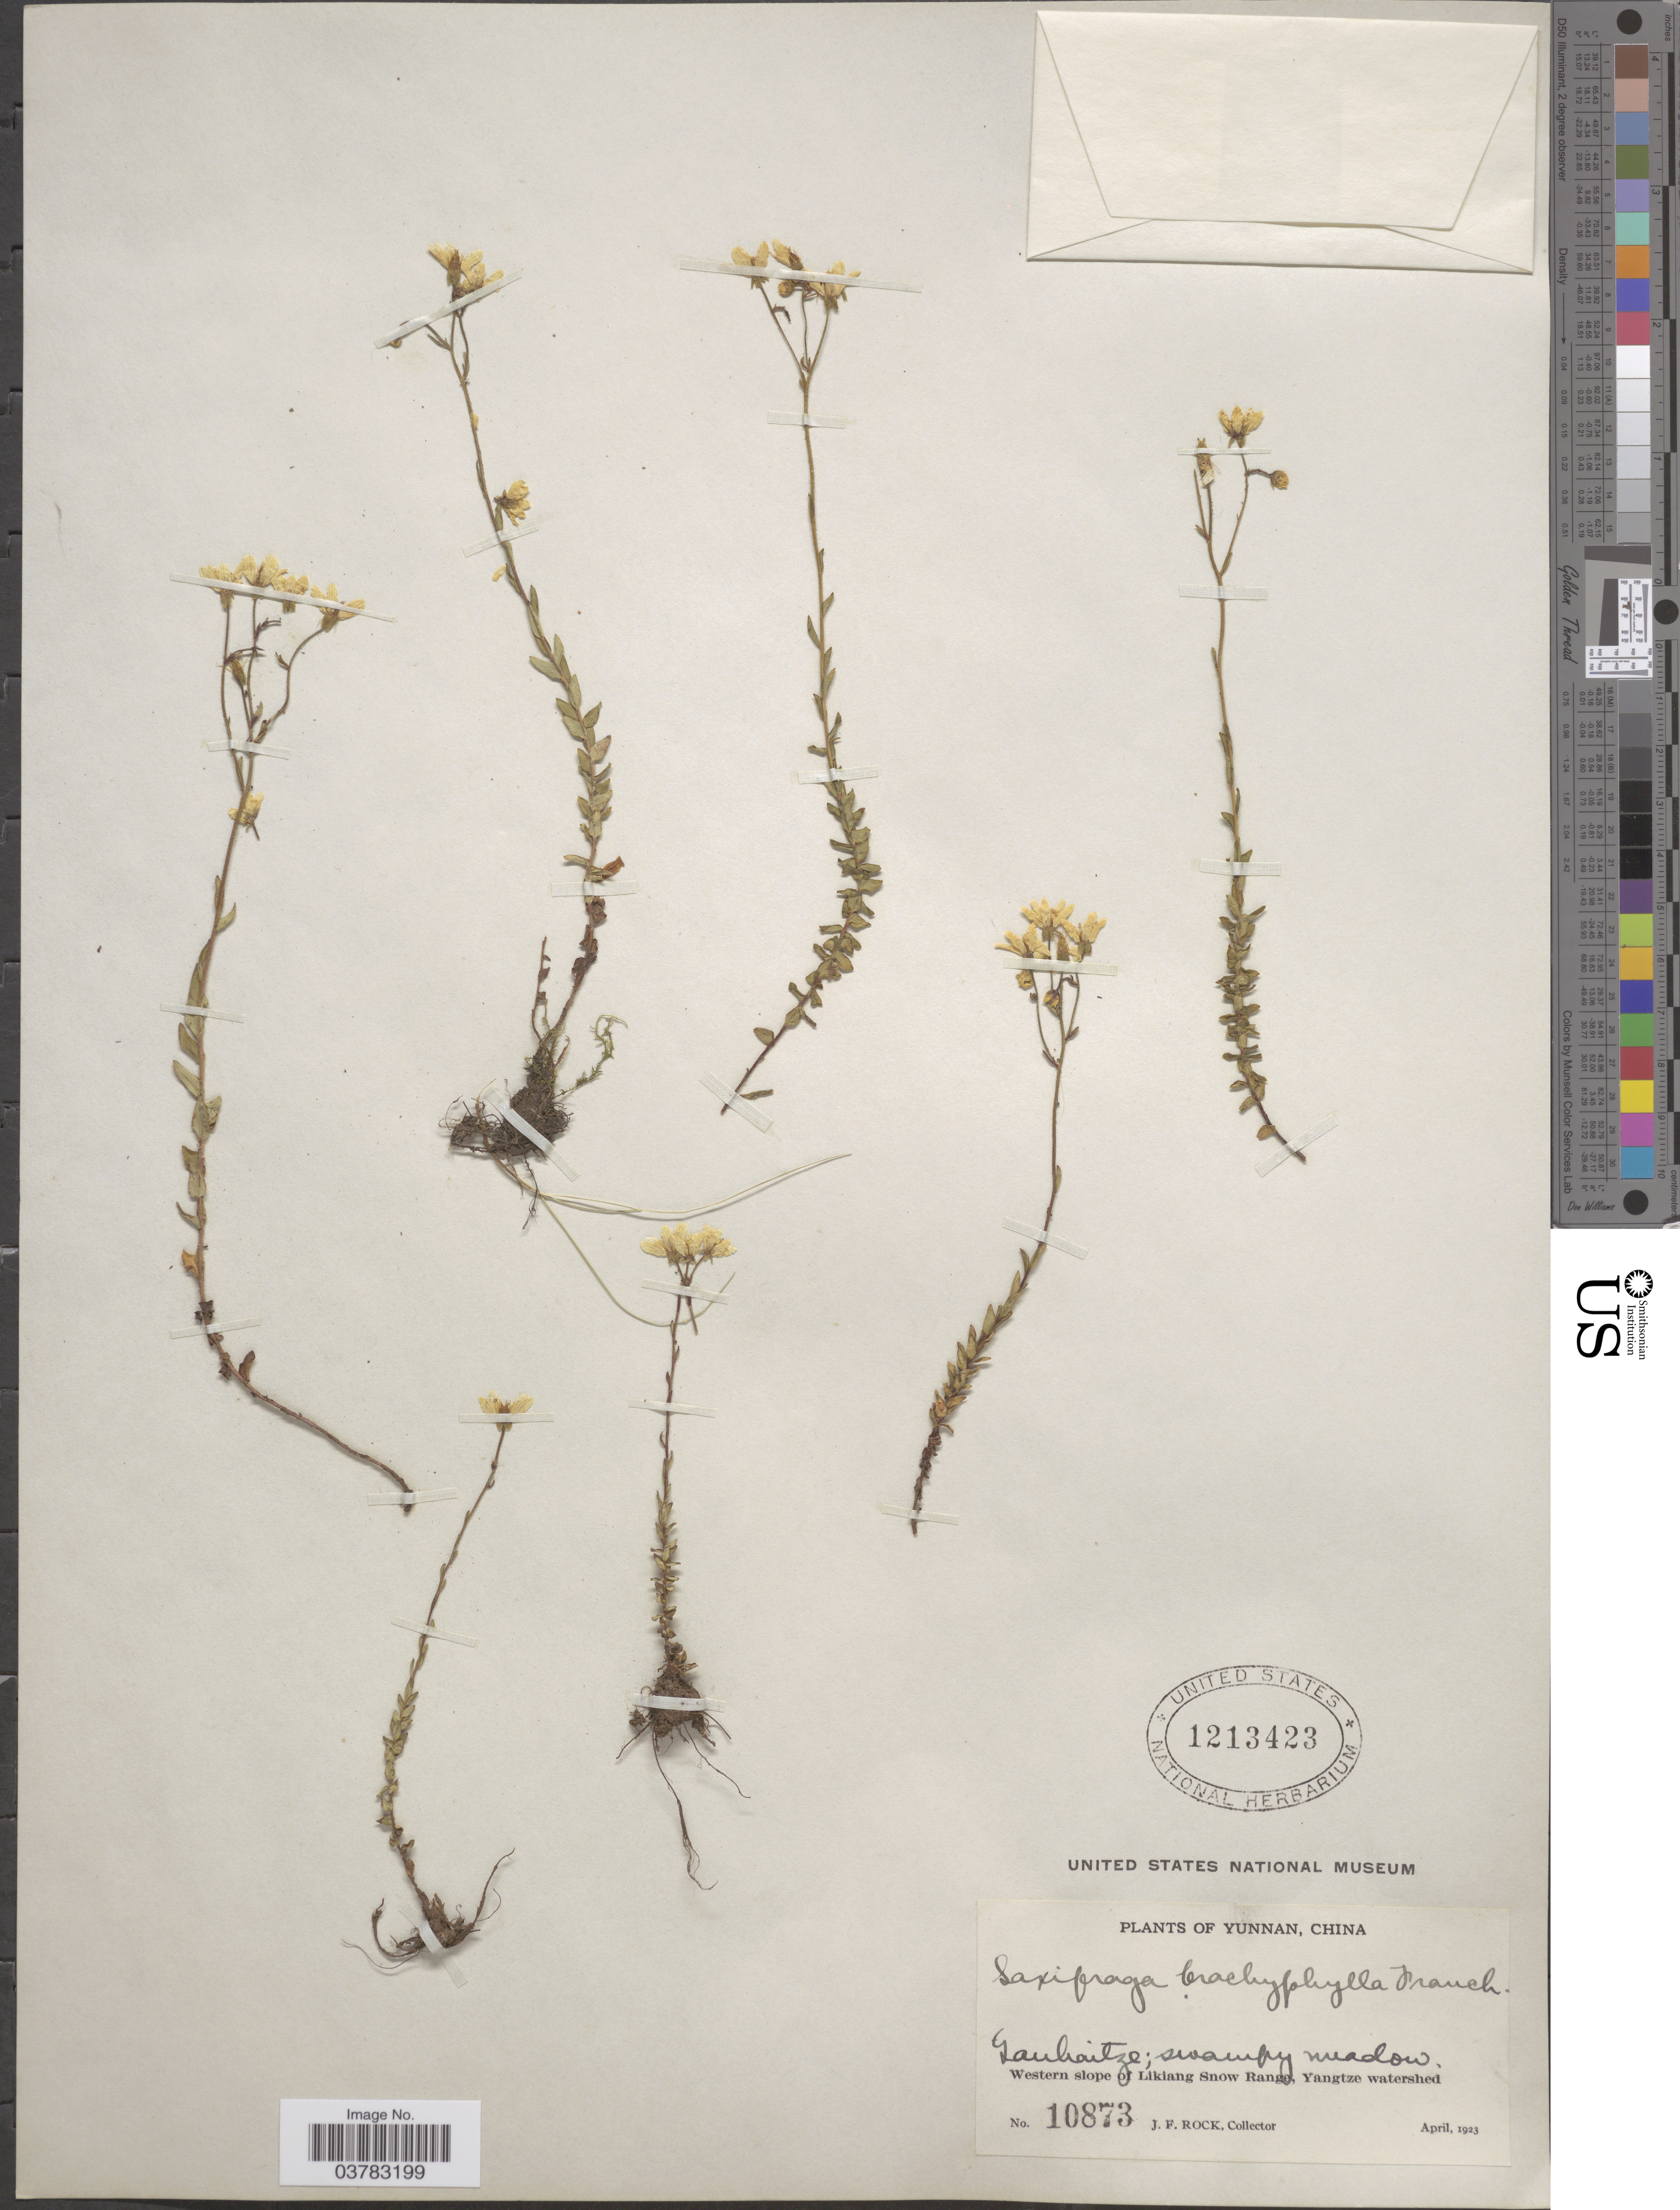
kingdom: Plantae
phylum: Tracheophyta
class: Magnoliopsida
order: Saxifragales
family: Saxifragaceae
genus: Saxifraga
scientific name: Saxifraga brachypoda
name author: D. Don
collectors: J. Rock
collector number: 10873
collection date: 1923-04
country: China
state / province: Yunnan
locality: Western slope of Likiang Snow Range, Yangtze watershed.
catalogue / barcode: US 1213423